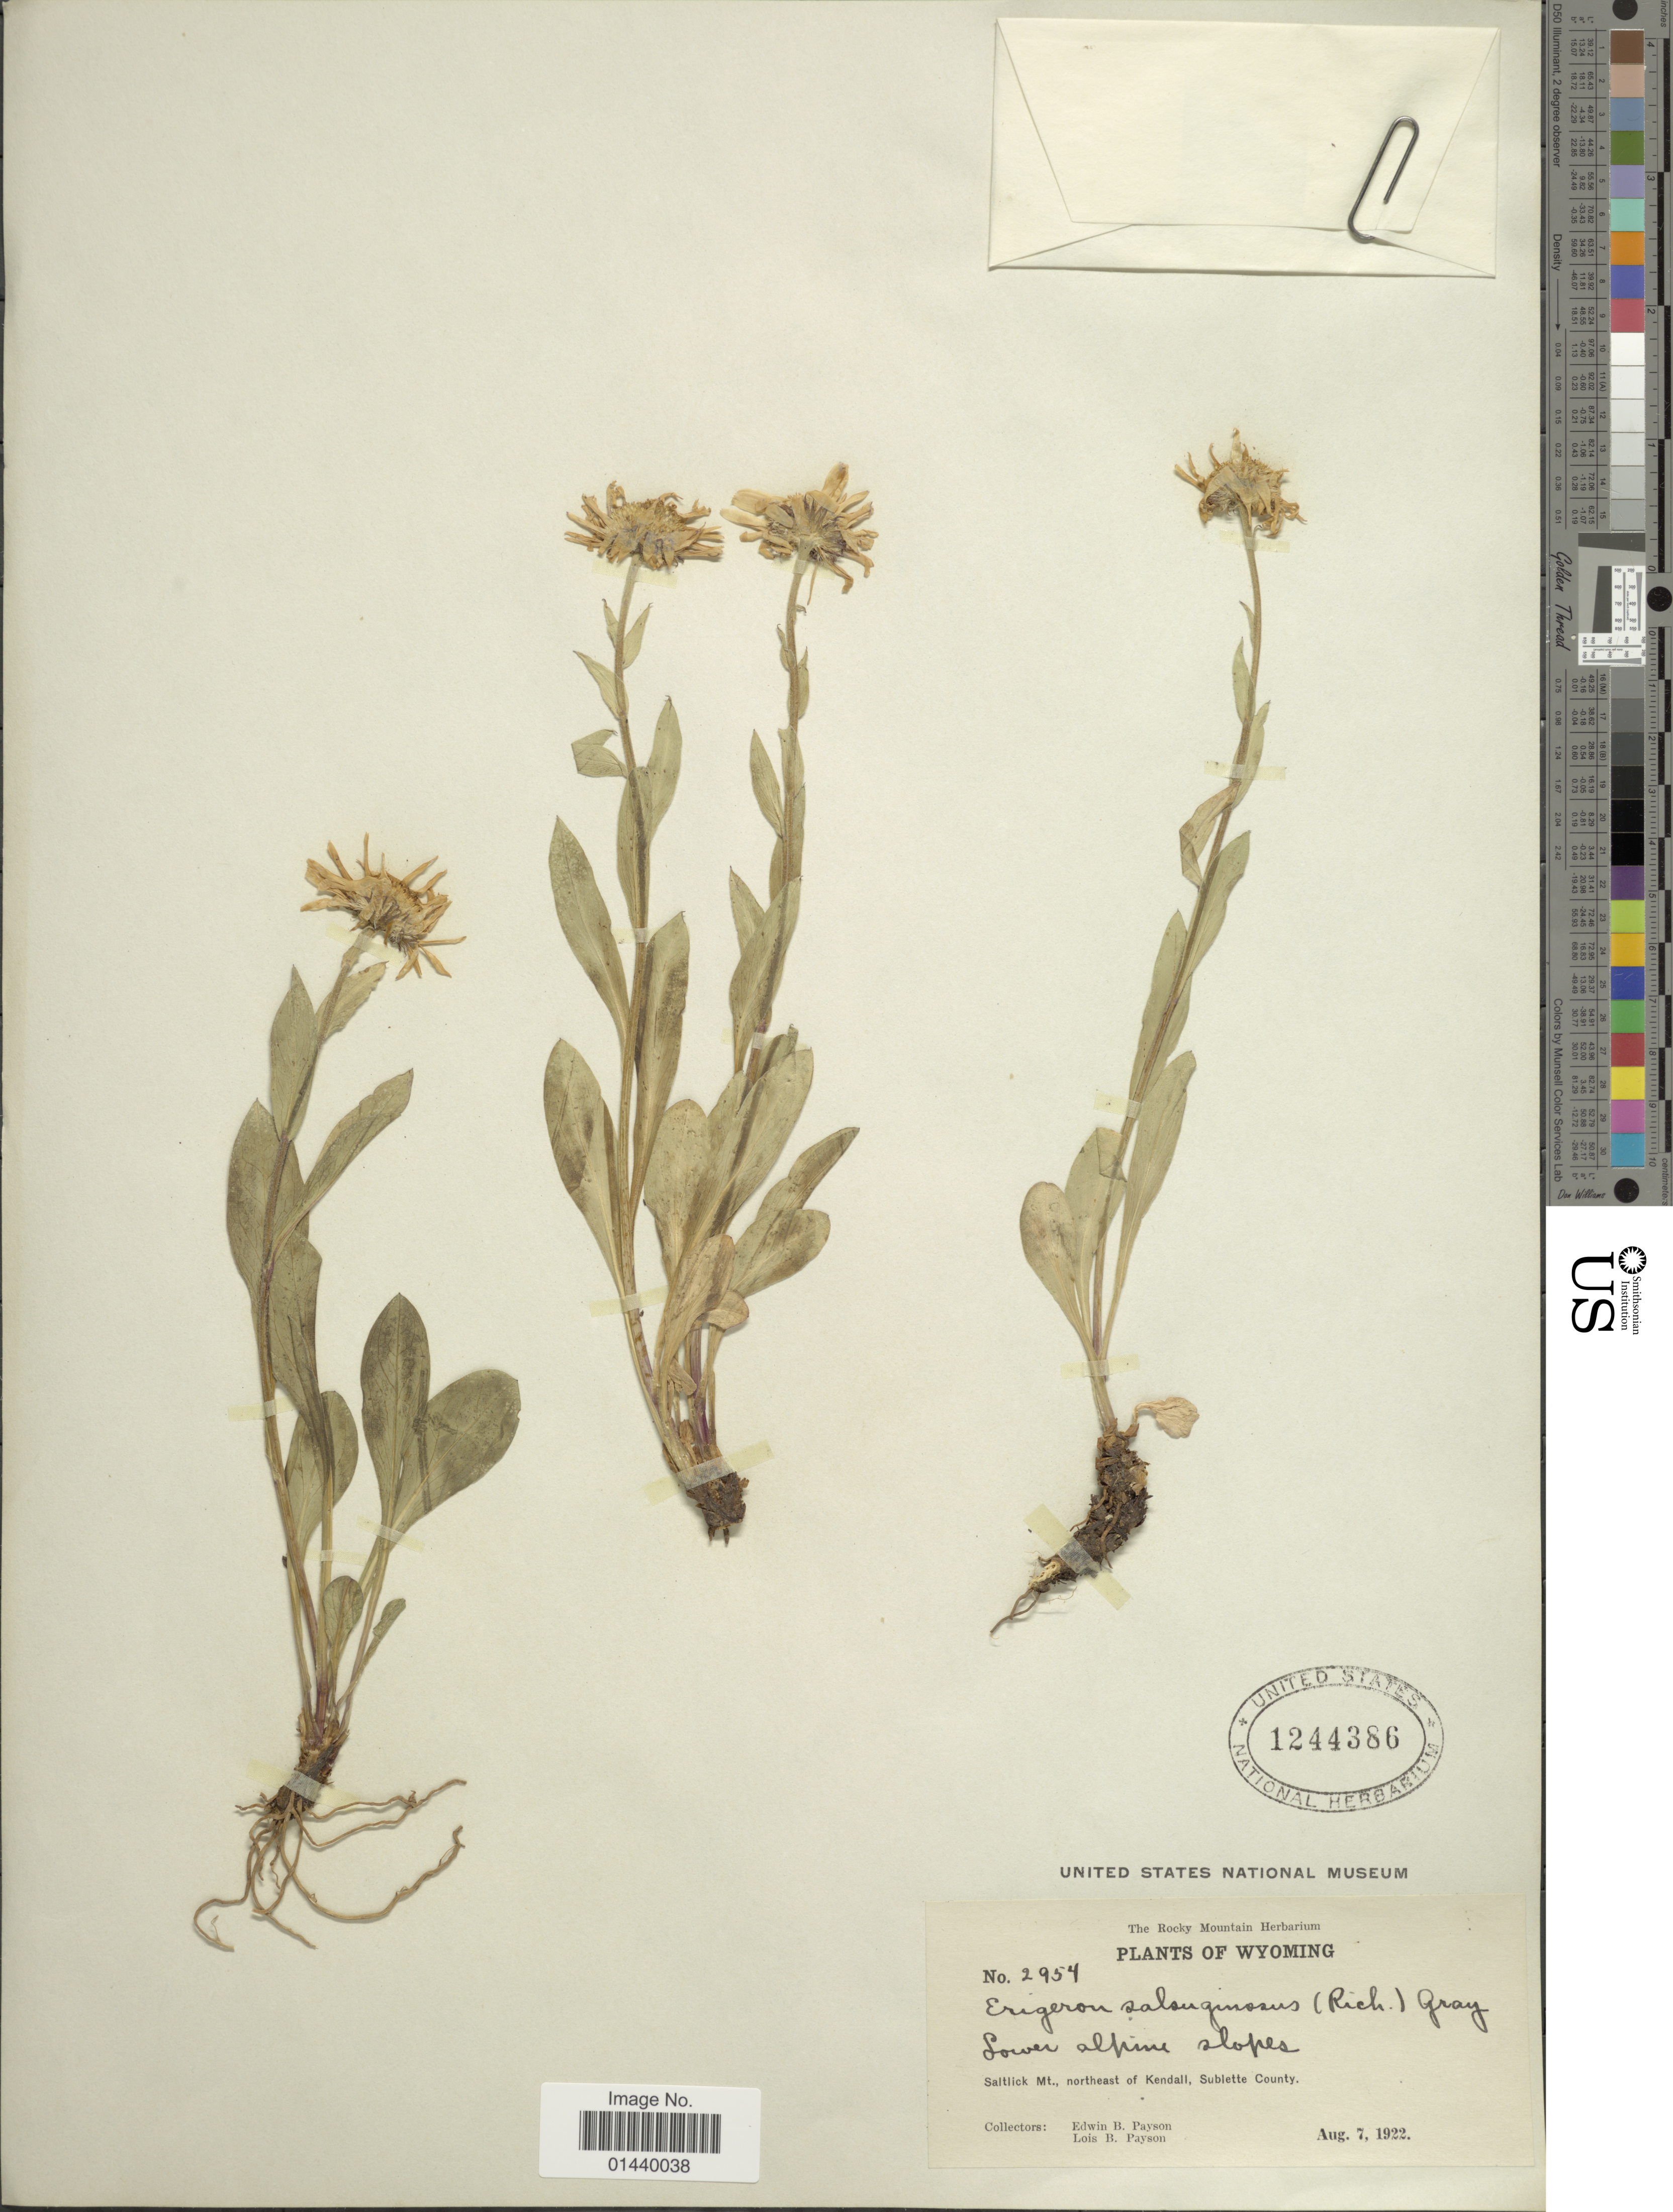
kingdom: Plantae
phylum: Tracheophyta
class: Magnoliopsida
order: Asterales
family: Asteraceae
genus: Erigeron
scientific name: Erigeron salsuginosus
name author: (Richardson ex R. Br.) A. Gray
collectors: E. B. Payson & L. Payson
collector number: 2954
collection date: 1922-08-07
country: United States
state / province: Wyoming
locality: Saltlick Mt., northeast of Kendall, Sublette County. Lower alpine slopes.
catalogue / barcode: US 1244386